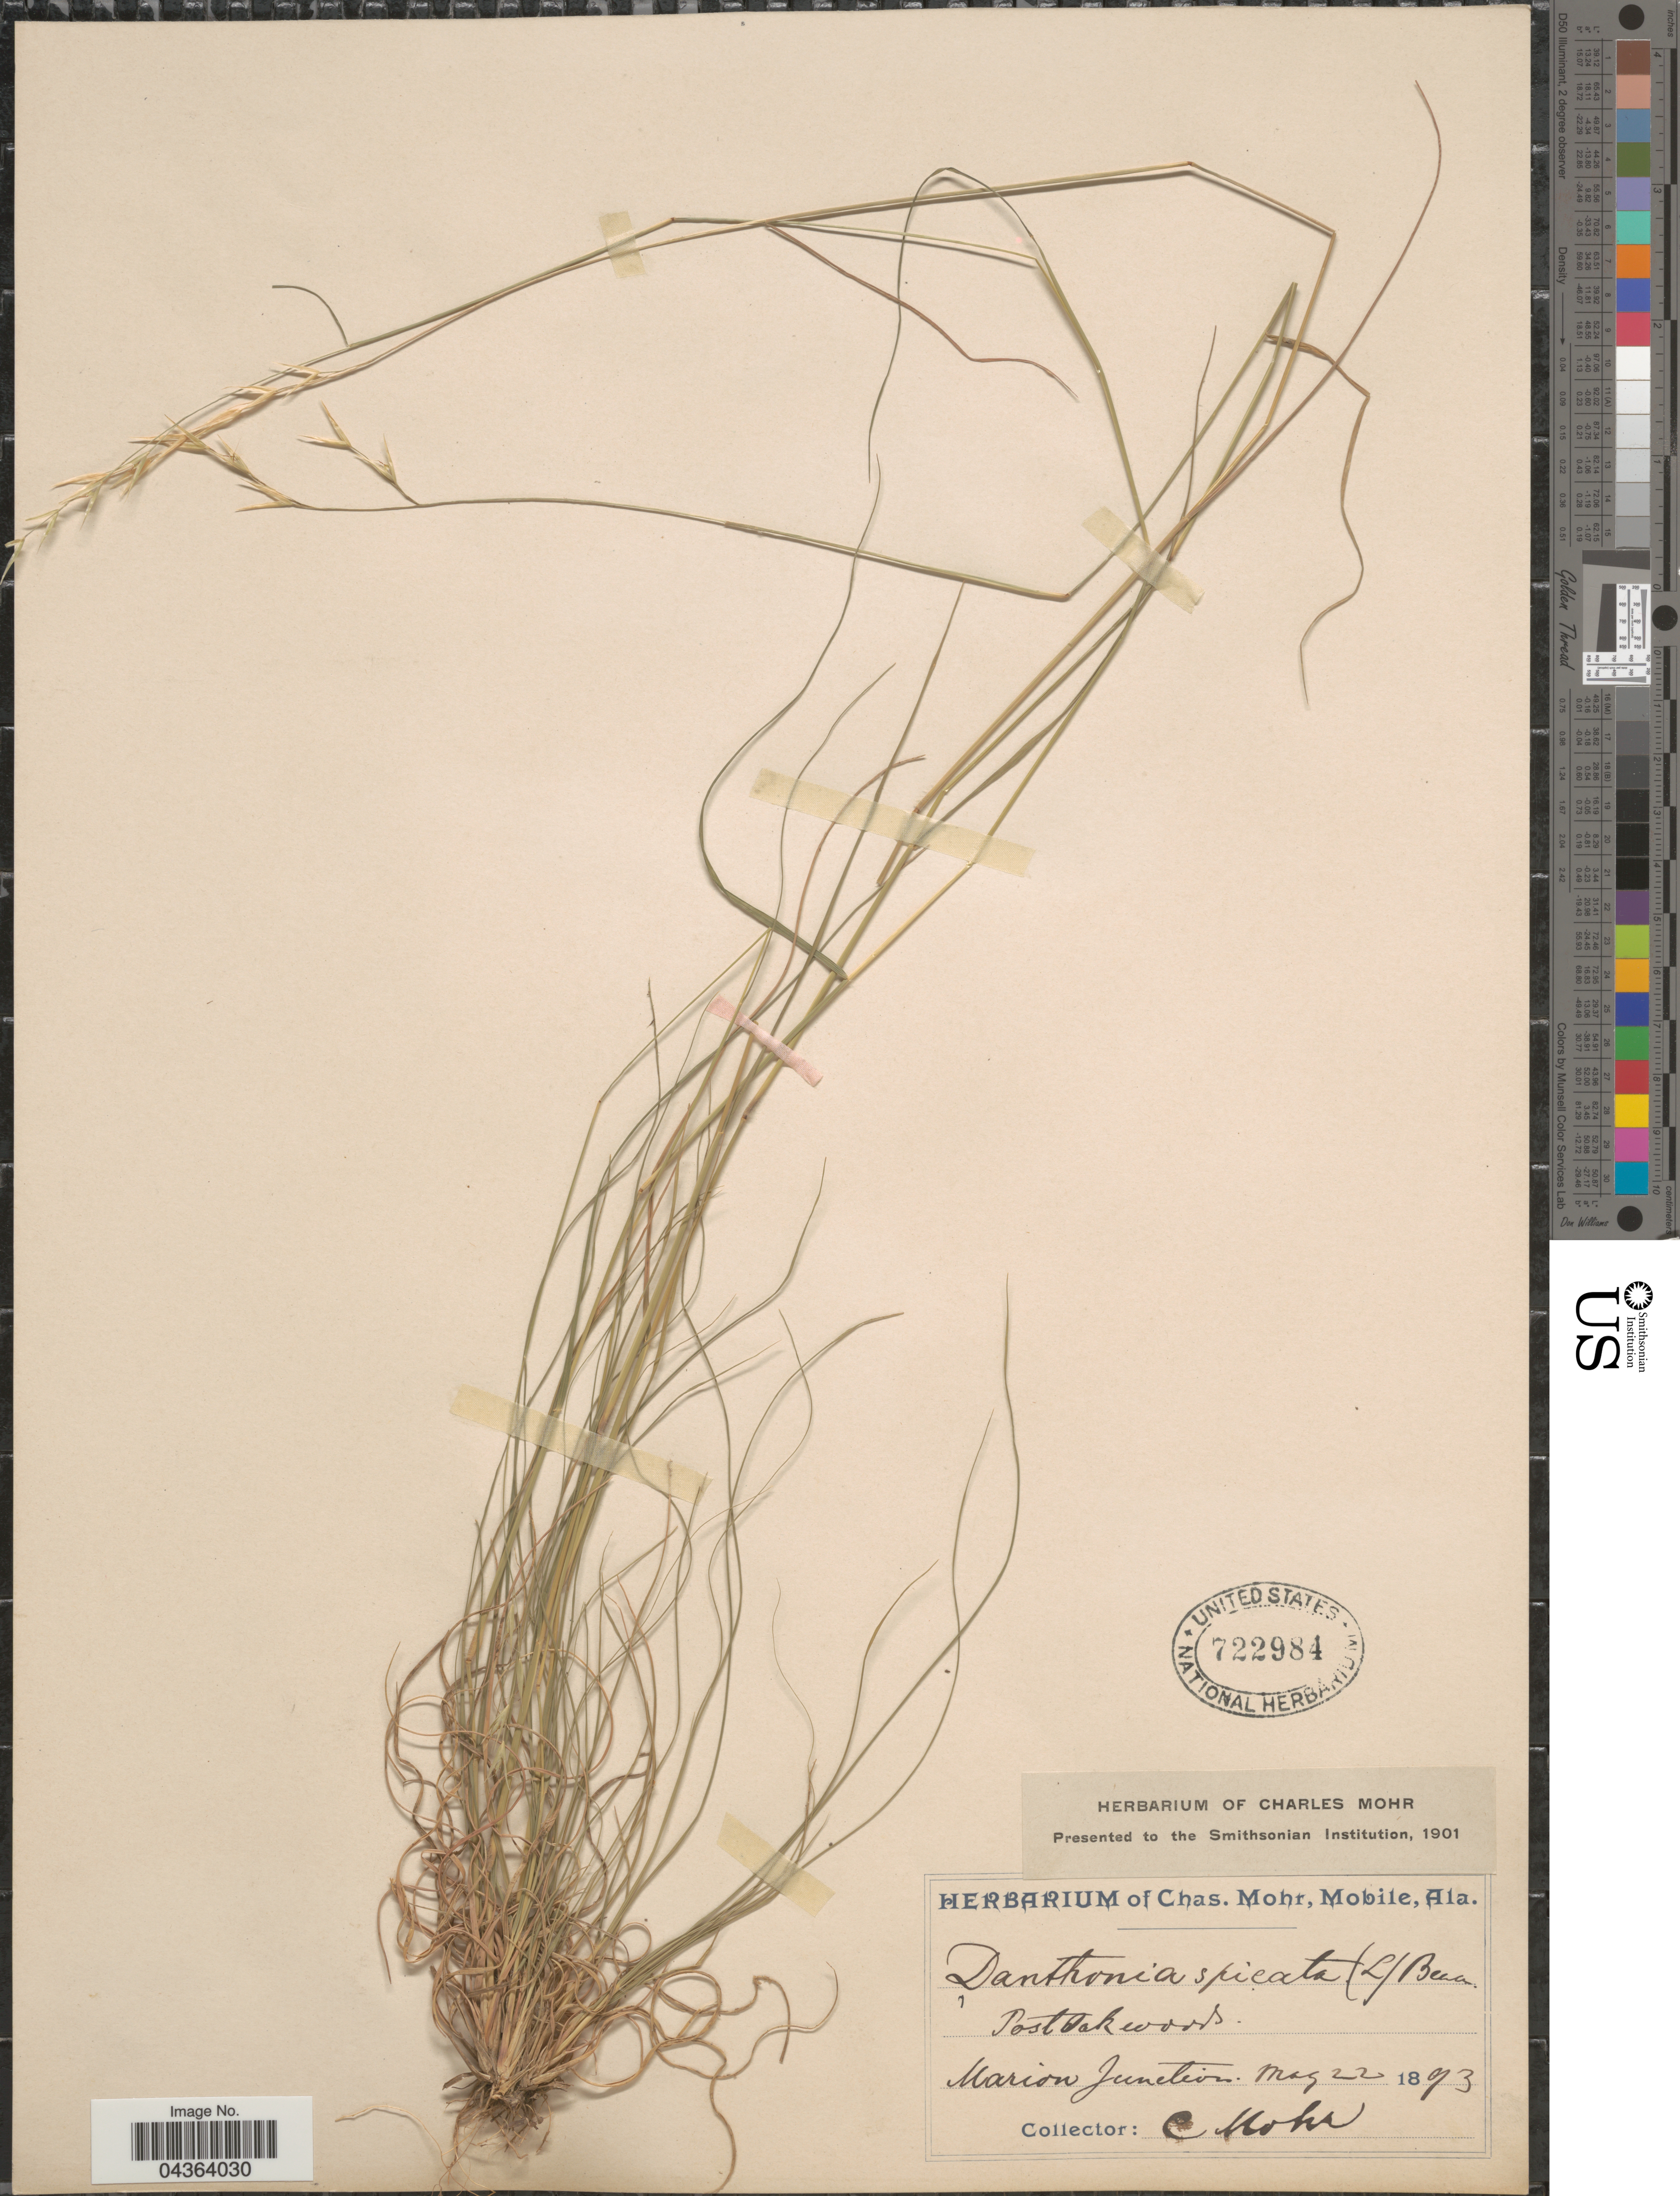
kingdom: Plantae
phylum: Tracheophyta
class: Liliopsida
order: Poales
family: Poaceae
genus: Danthonia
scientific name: Danthonia spicata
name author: (L.) P. Beauv. ex Roem. & Schult.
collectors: Mohr, C. T. (herbarium)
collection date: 1893-05-22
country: United States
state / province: Alabama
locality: Post Oak woods. Marion Junction.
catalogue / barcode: US 722984